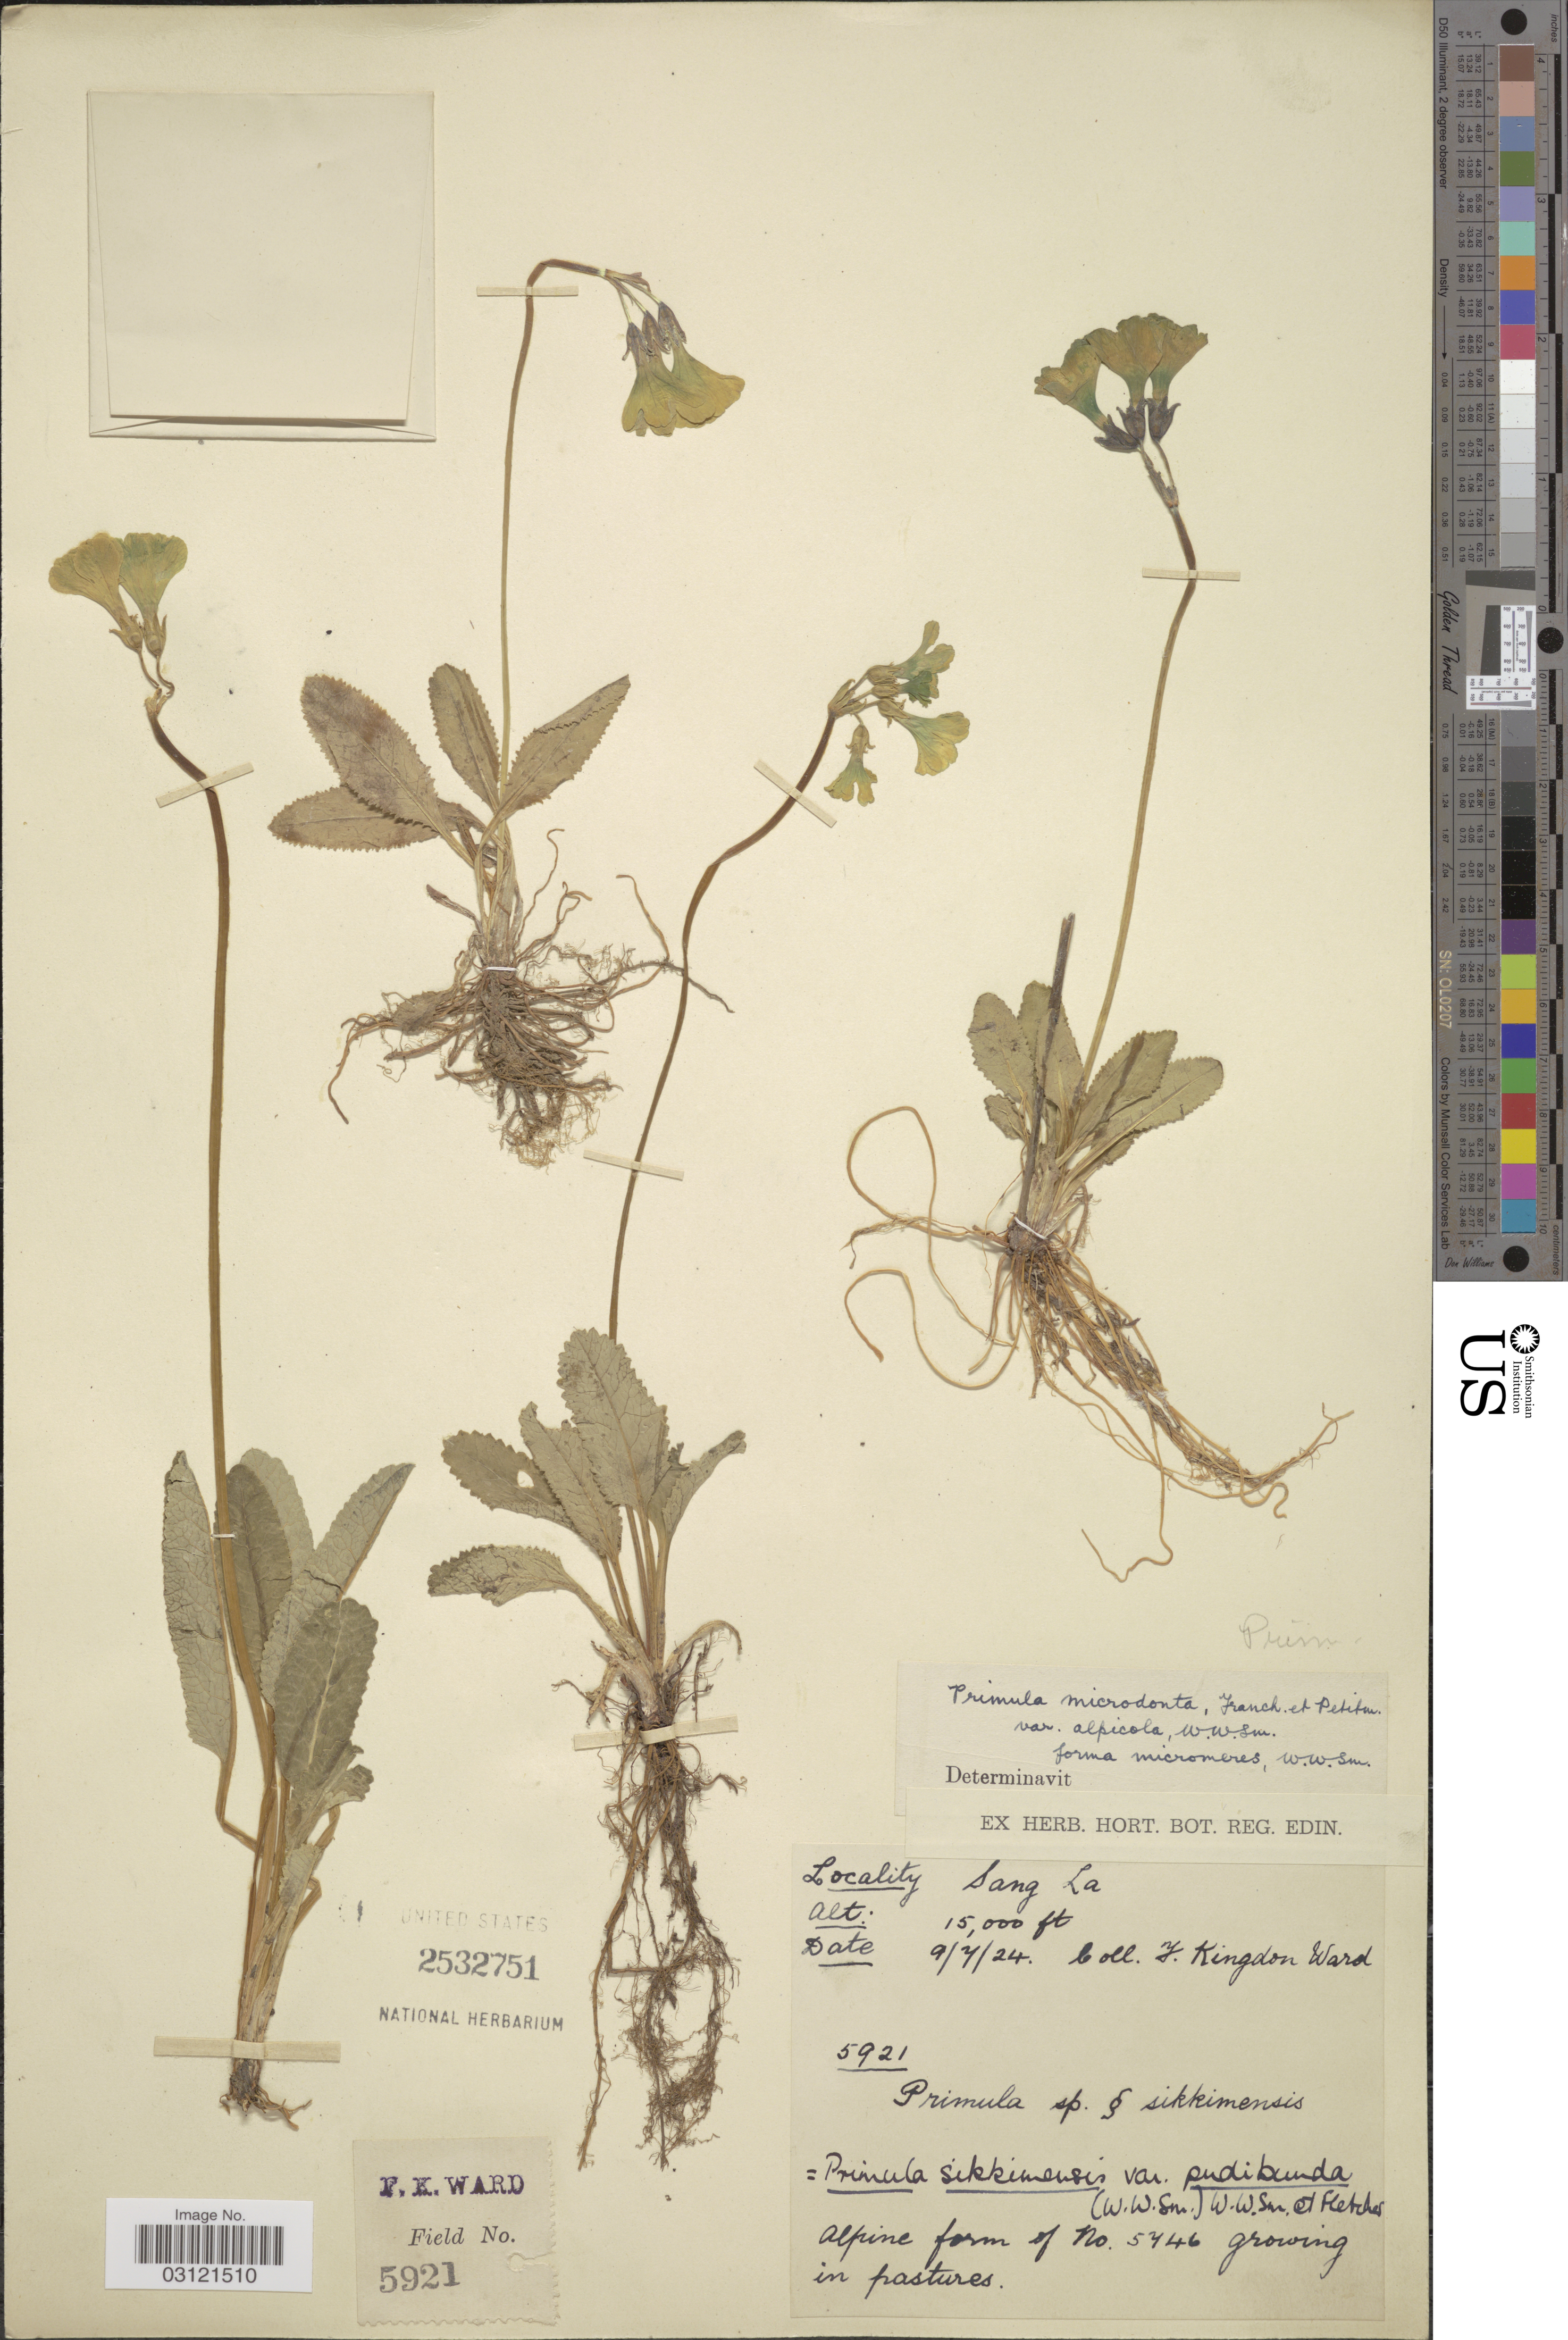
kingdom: Plantae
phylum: Tracheophyta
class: Magnoliopsida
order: Ericales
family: Primulaceae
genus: Primula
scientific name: Primula microdonta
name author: Franch. ex Petitm.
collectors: F. Kingdon Ward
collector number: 5921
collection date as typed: Transcribed d/m/y: 9/7/24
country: India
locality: Sang La.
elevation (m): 4572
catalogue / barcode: US 2532751